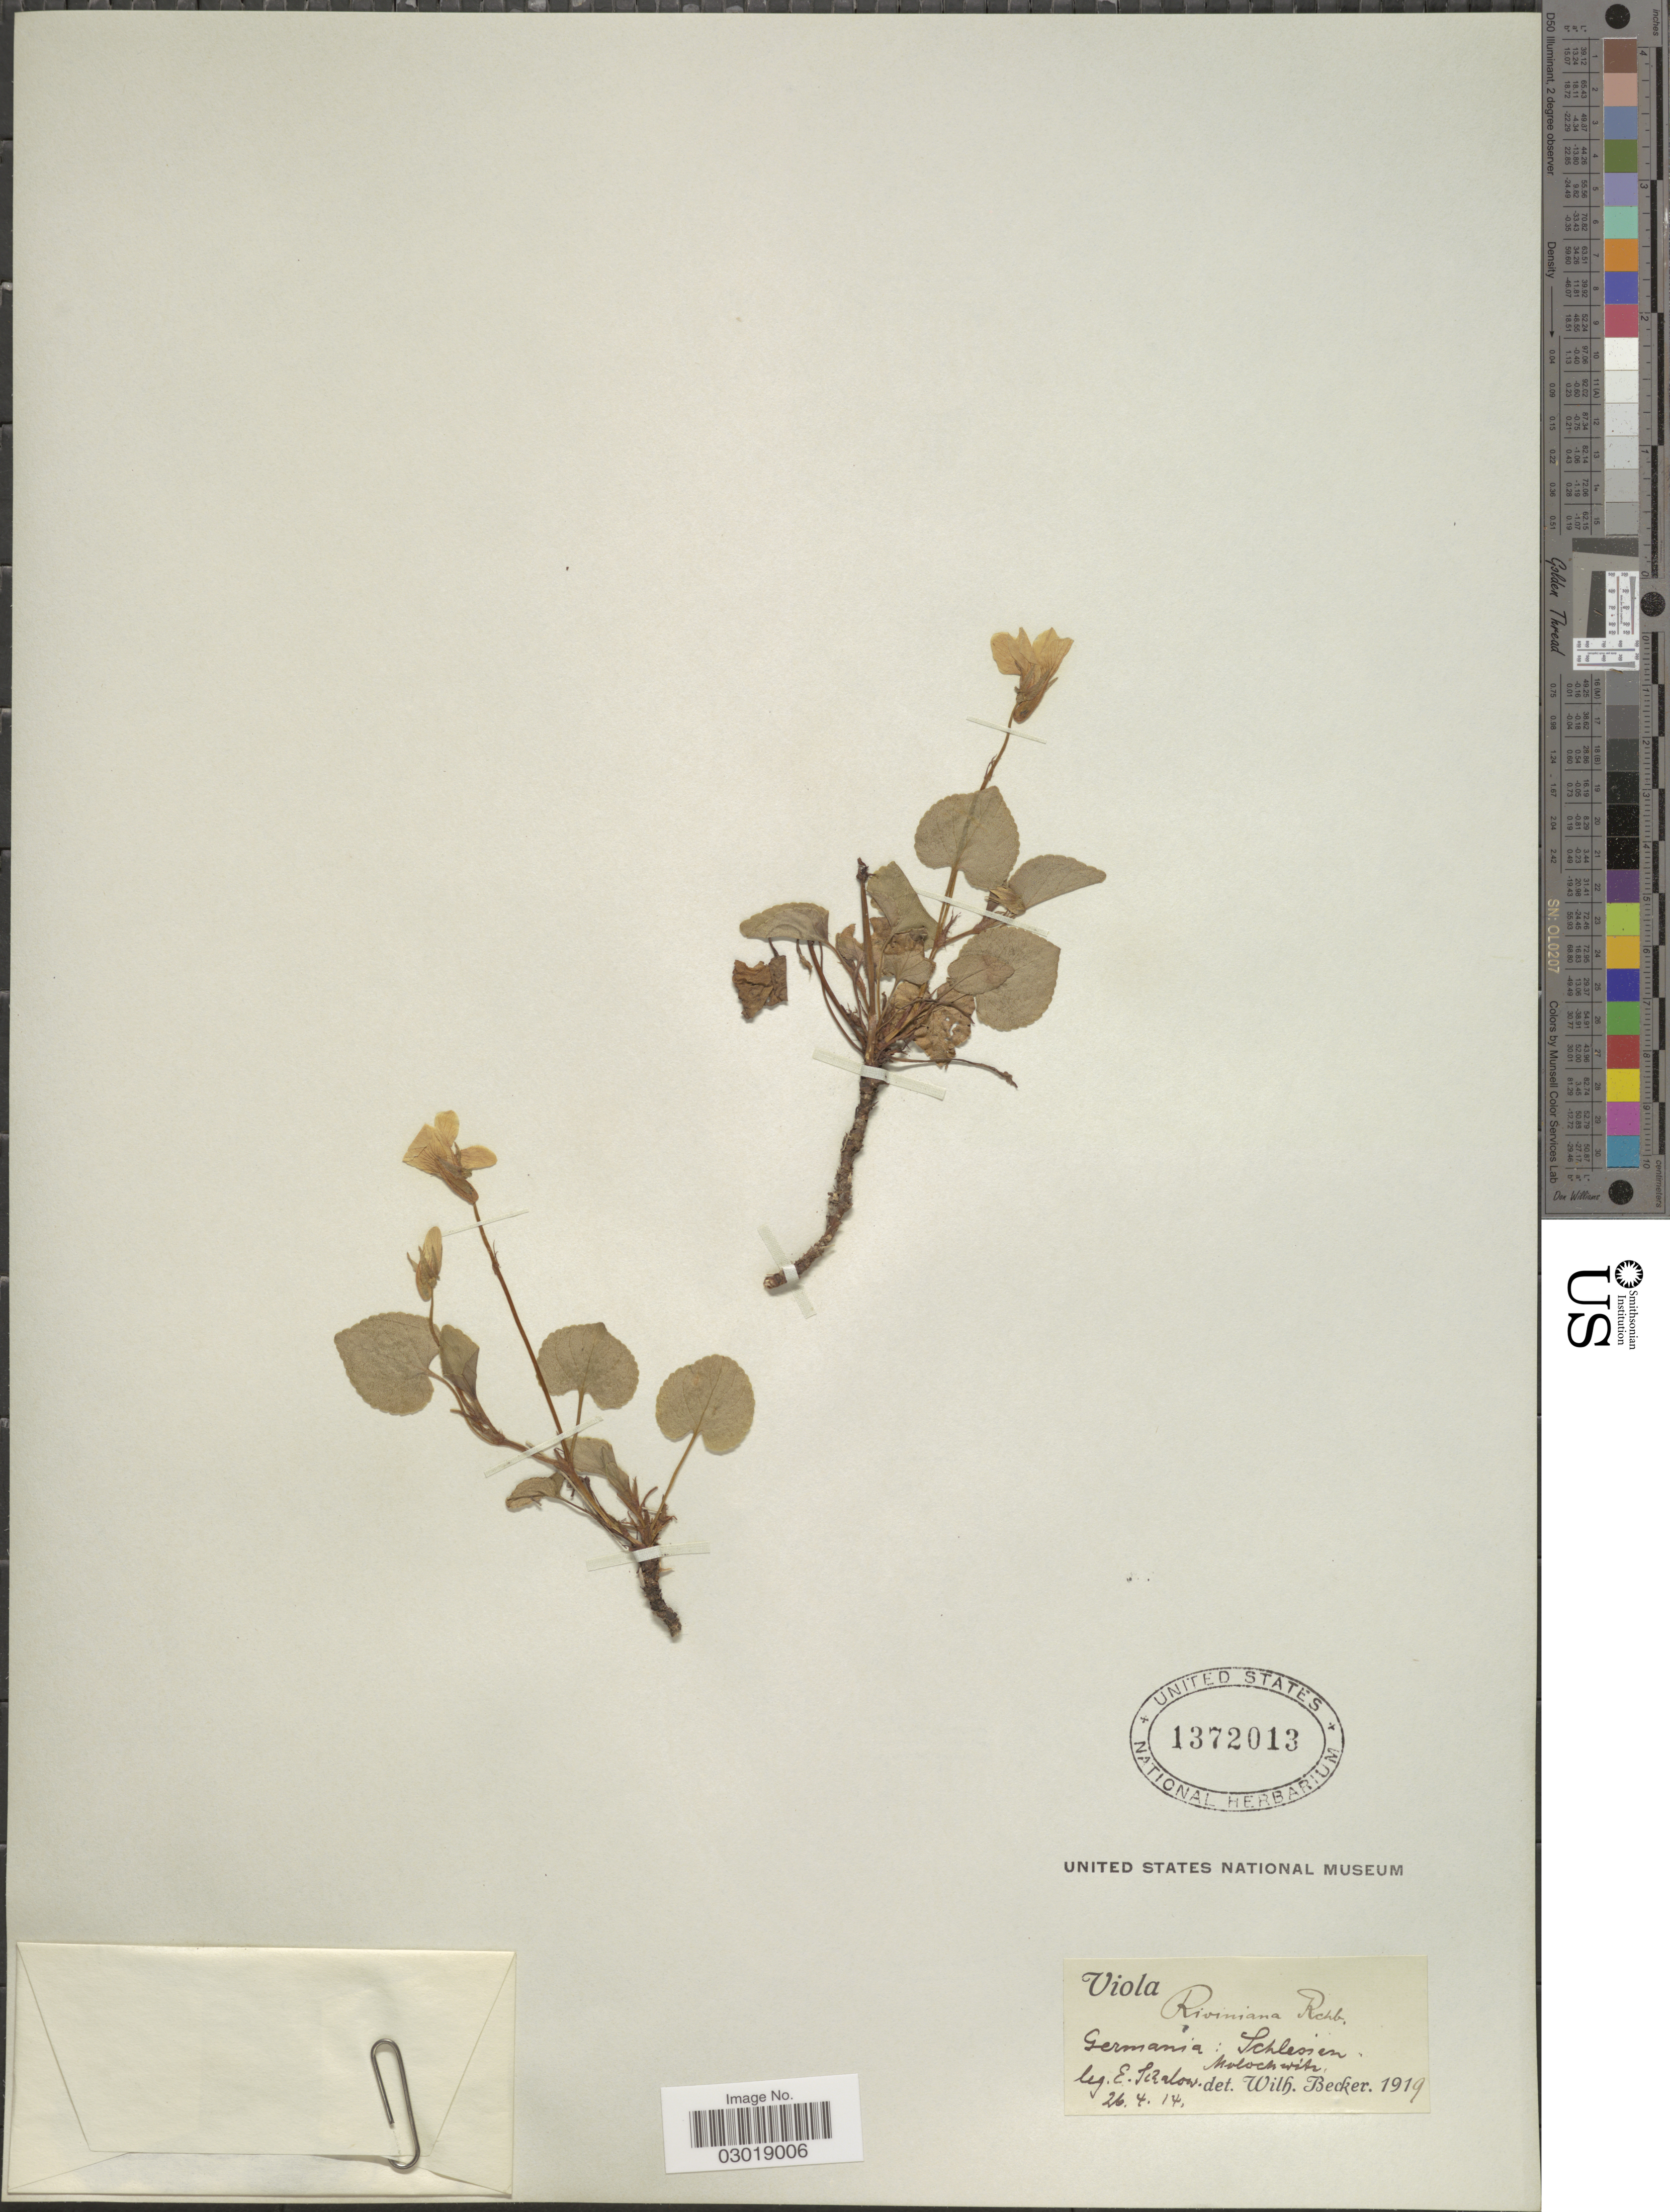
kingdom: Plantae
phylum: Tracheophyta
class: Magnoliopsida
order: Malpighiales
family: Violaceae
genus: Viola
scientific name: Viola riviniana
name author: Rchb.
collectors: E. Schalow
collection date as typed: Transcribed d/m/y: 26/4/14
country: Poland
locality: Schlessien. Molochwitz.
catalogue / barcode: US 1372013